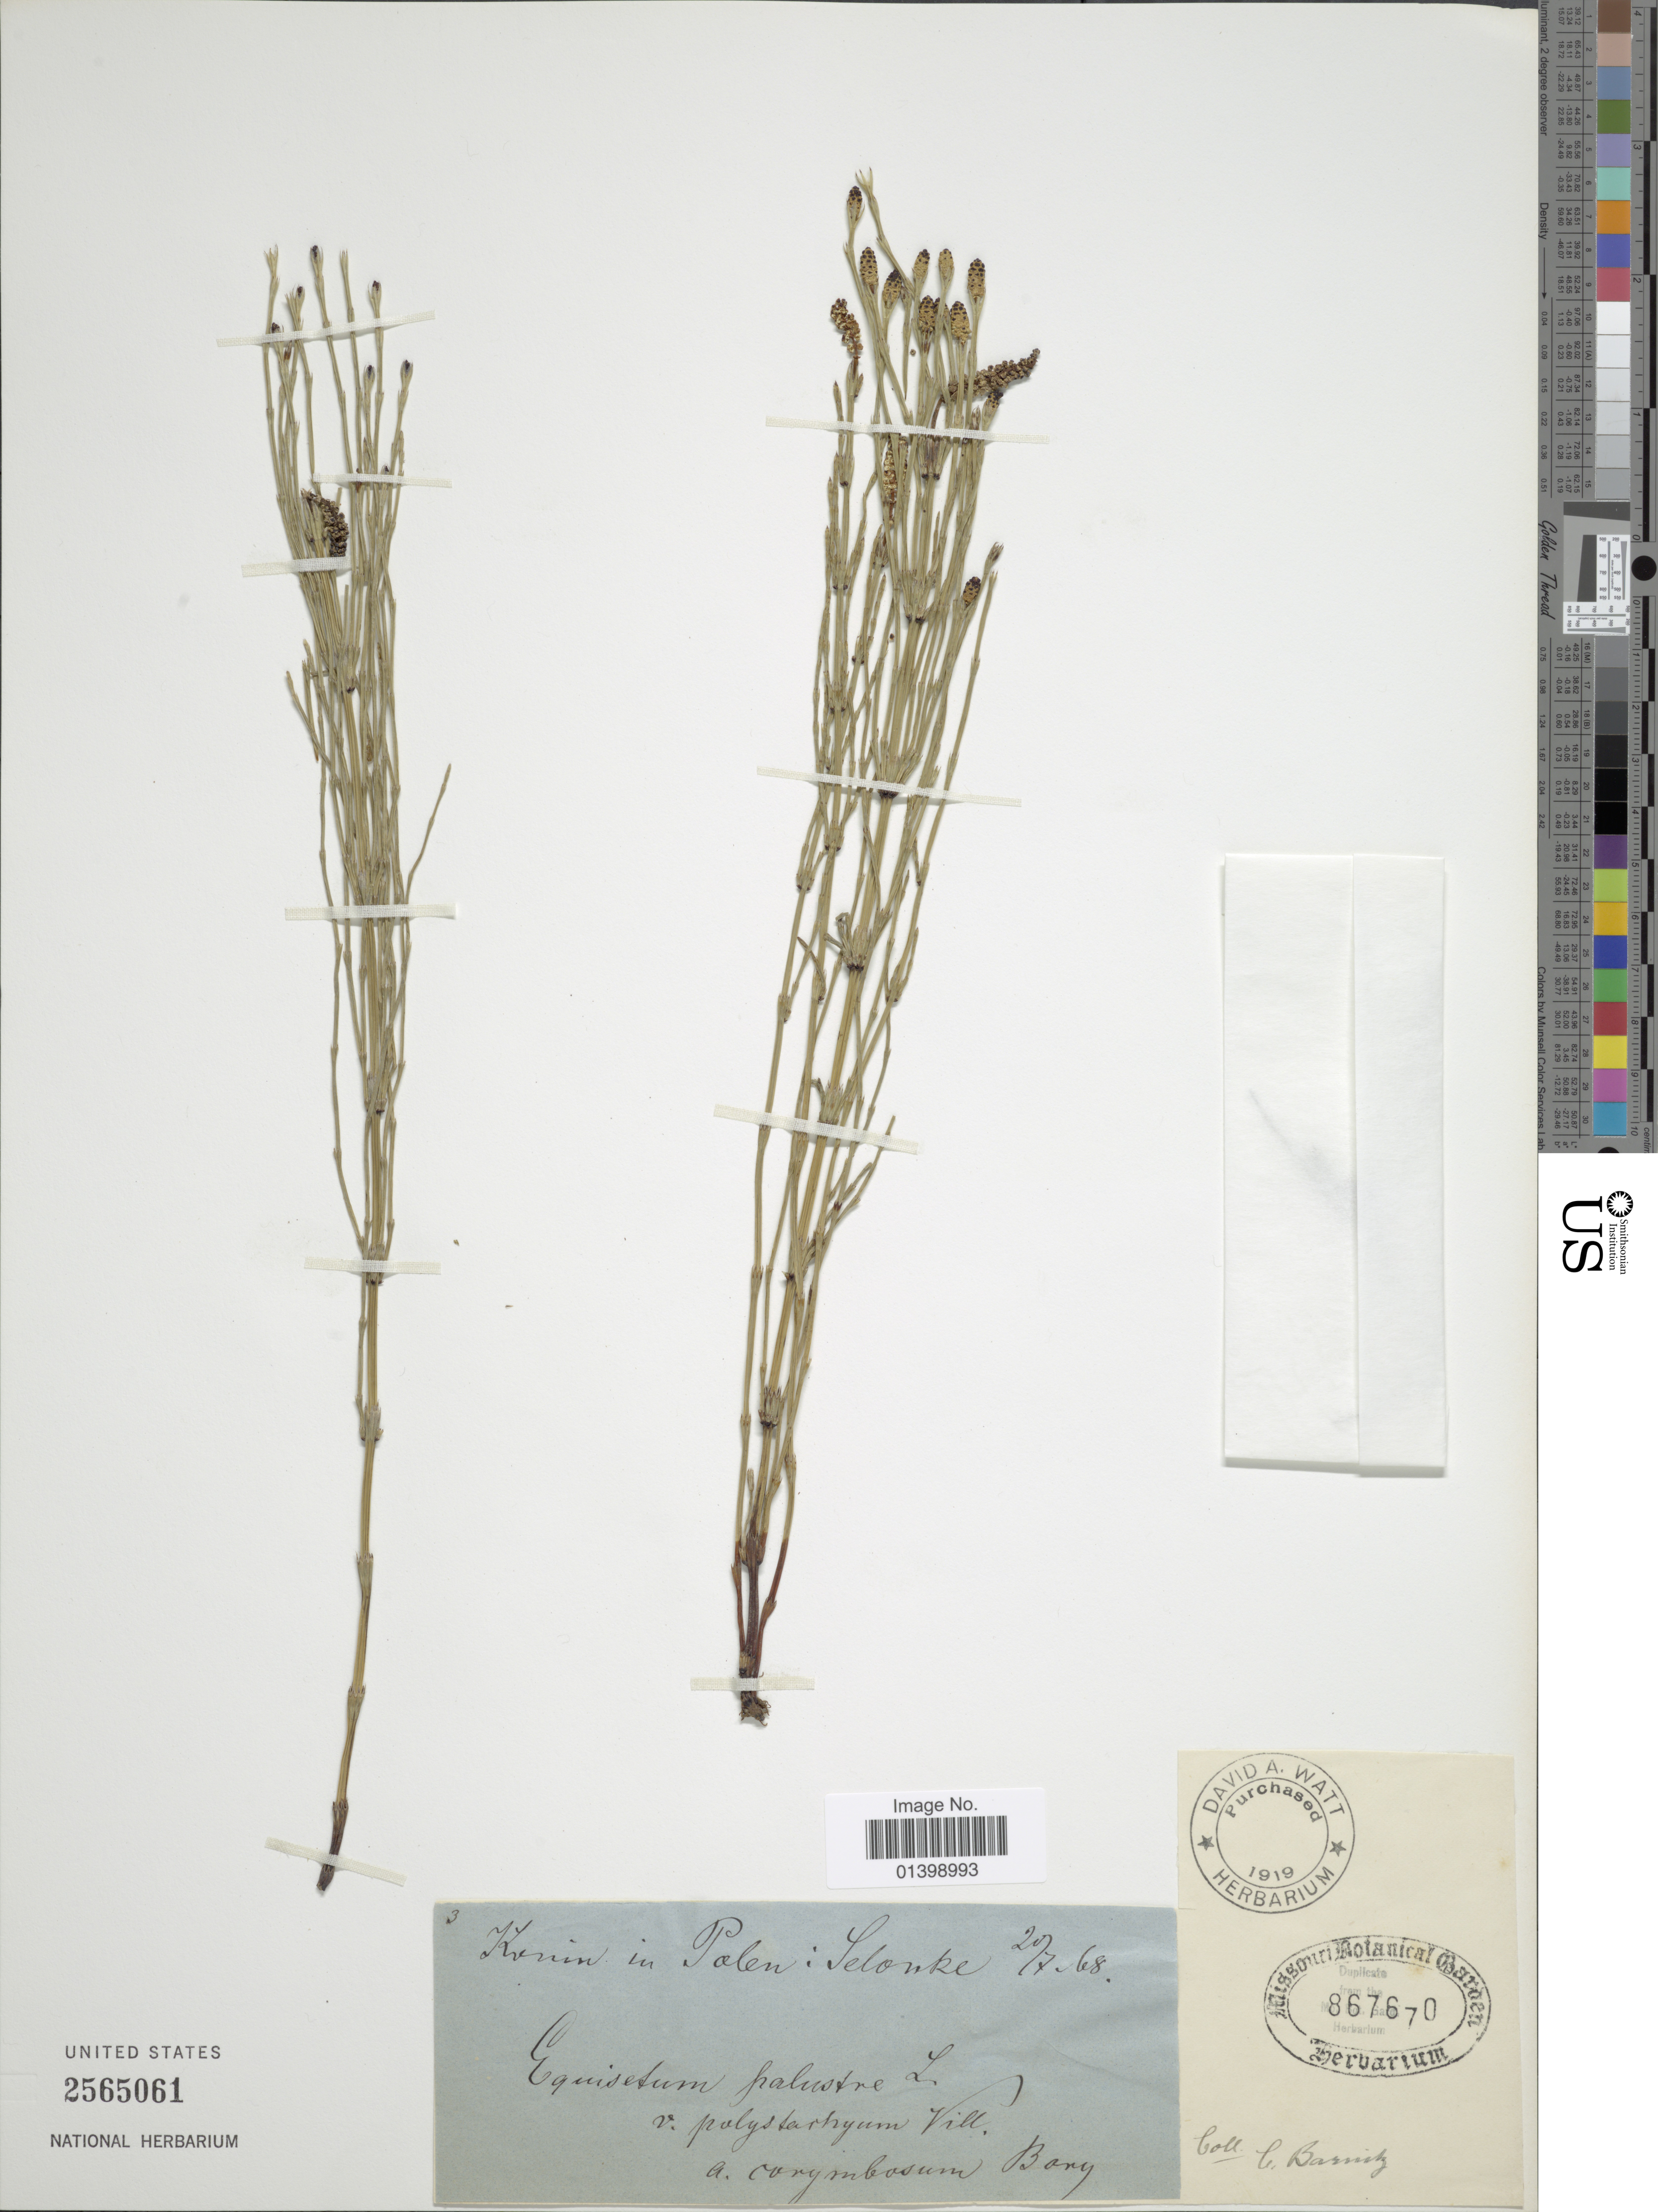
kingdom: Plantae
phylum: Tracheophyta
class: Polypodiopsida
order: Equisetales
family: Equisetaceae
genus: Equisetum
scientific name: Equisetum palustre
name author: L.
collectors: C. G. Baenitz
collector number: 3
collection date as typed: Transcribed d/m/y: 20/7/68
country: Poland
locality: Konin in Polen: Selonke [interpreted]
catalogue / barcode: US 2565061